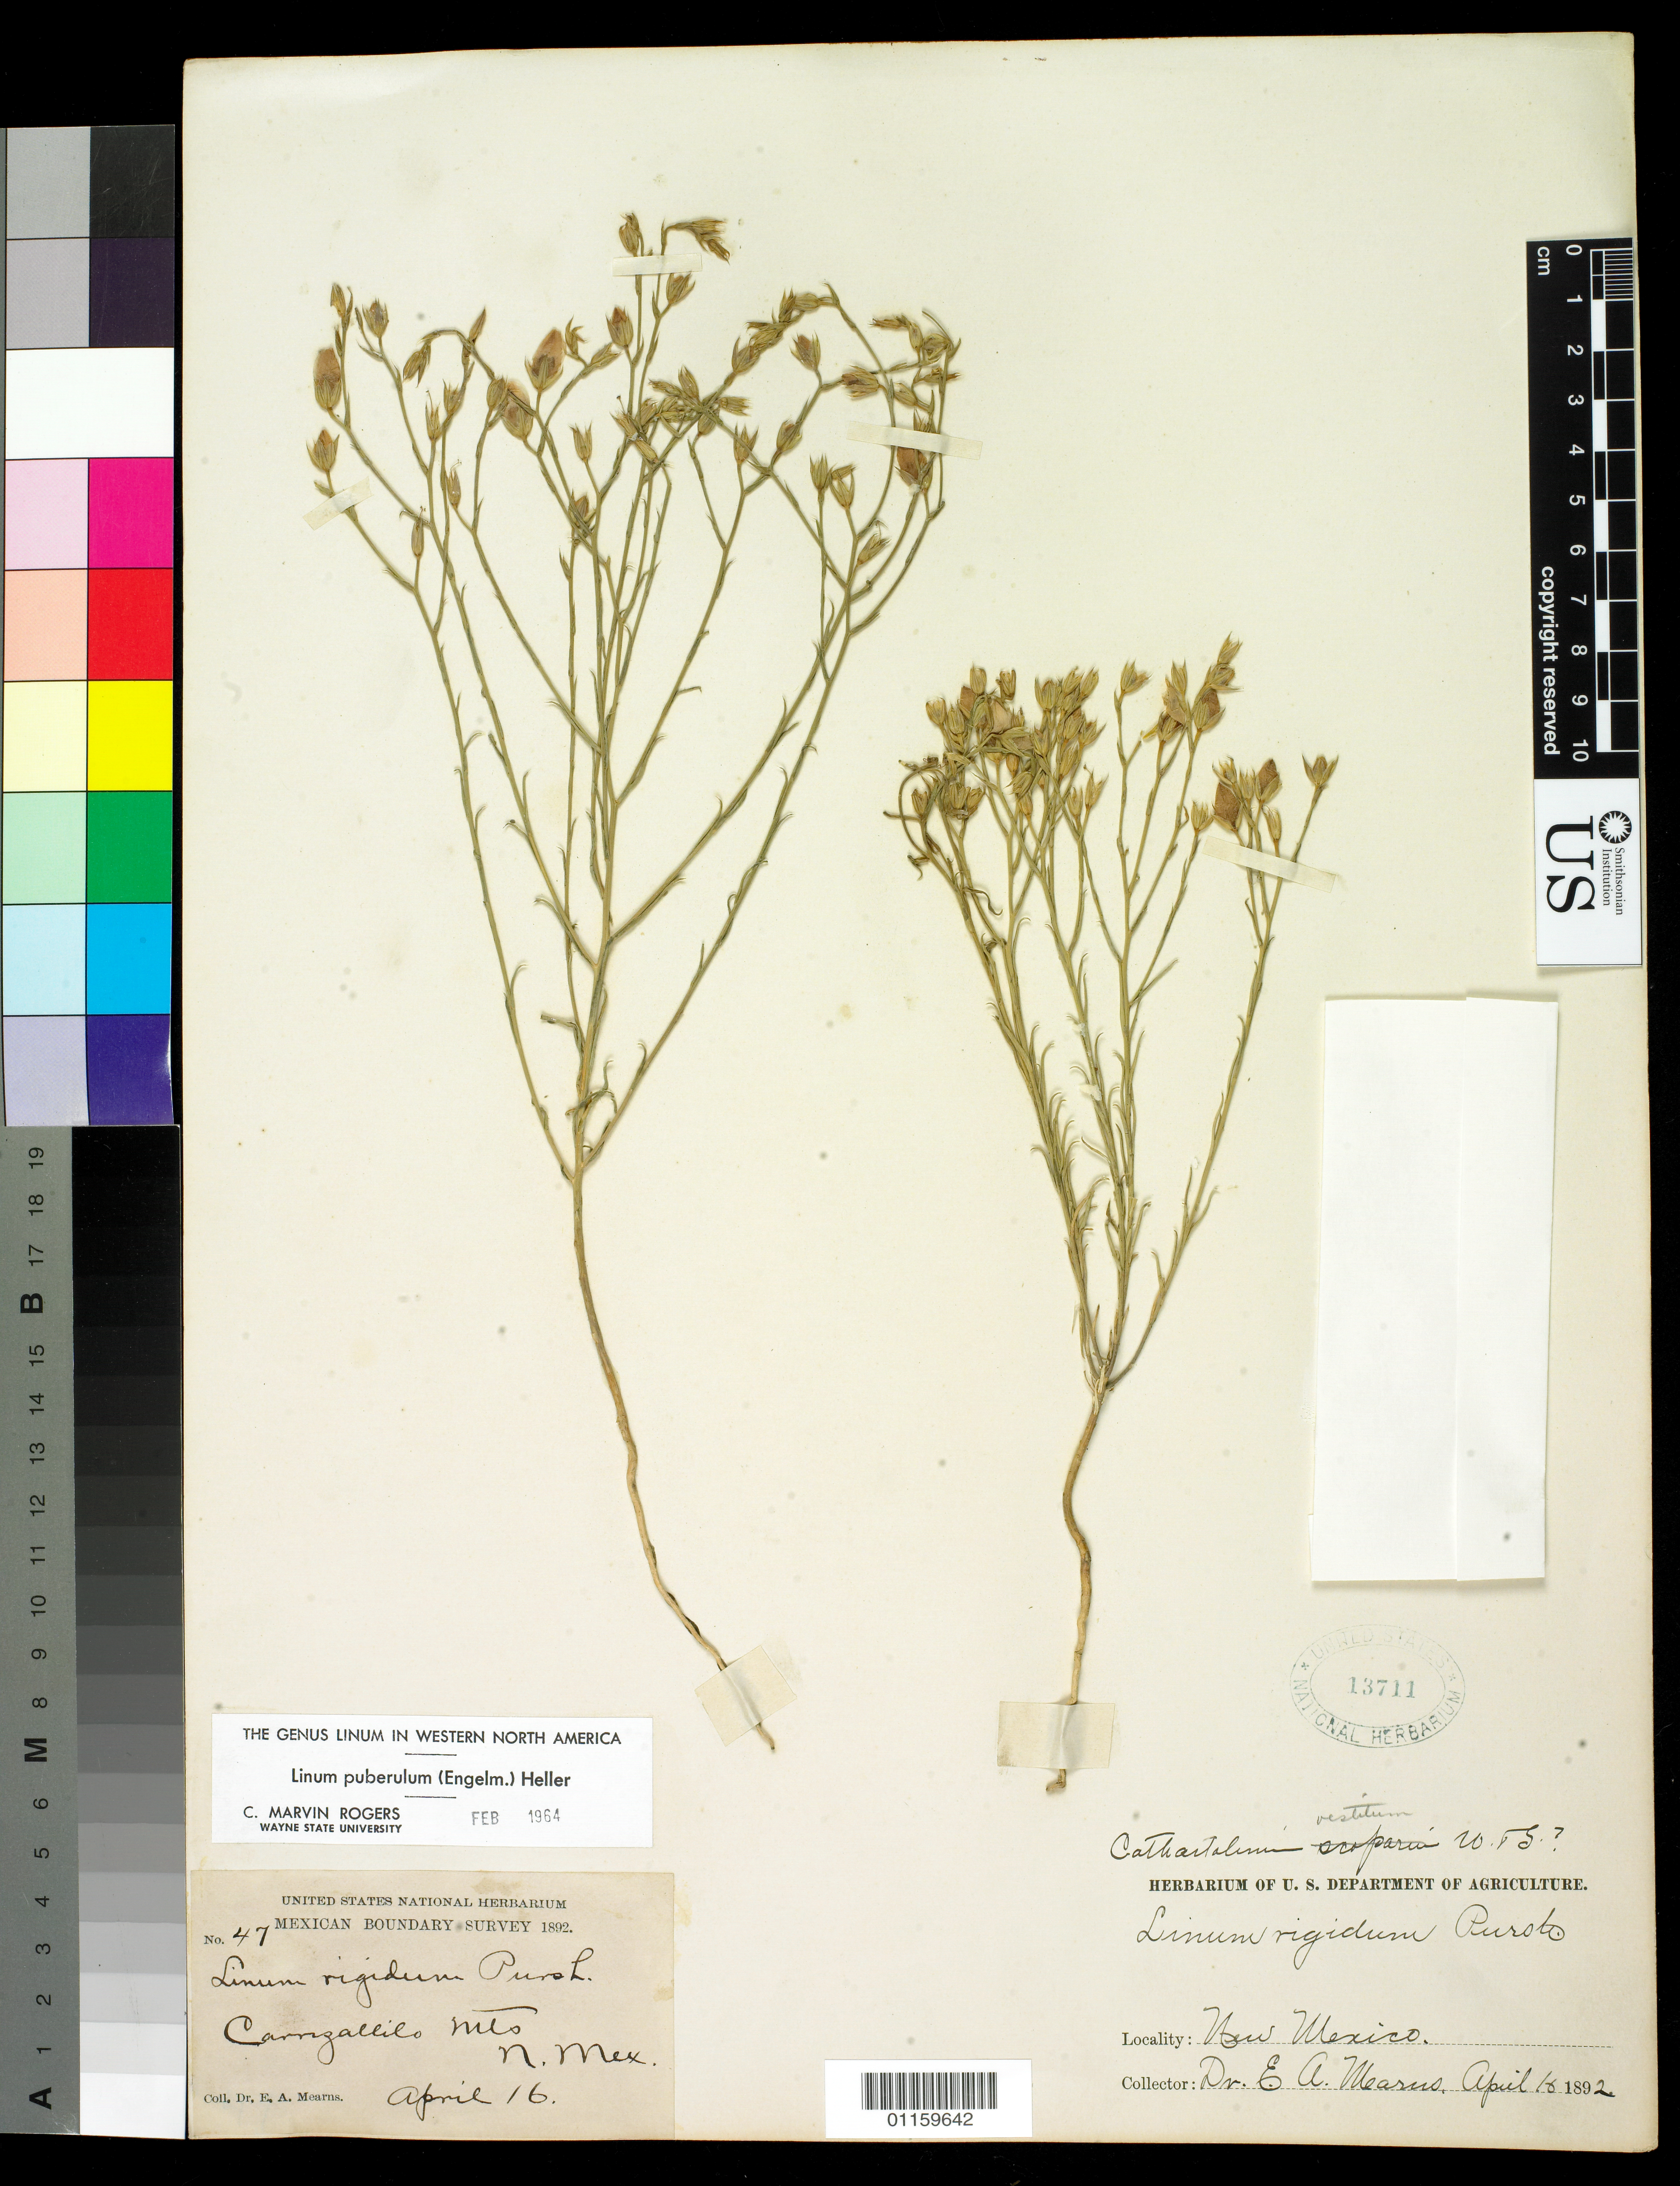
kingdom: Plantae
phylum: Tracheophyta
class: Magnoliopsida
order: Malpighiales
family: Linaceae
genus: Linum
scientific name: Linum puberulum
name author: (Engelm.) A. Heller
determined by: Rogers, C. M.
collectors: E. A. Mearns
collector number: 47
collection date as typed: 16 Apr 1892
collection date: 1892-04-16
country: United States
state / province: New Mexico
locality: Carrizalillo Mts., New Mexico.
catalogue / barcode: US 13711